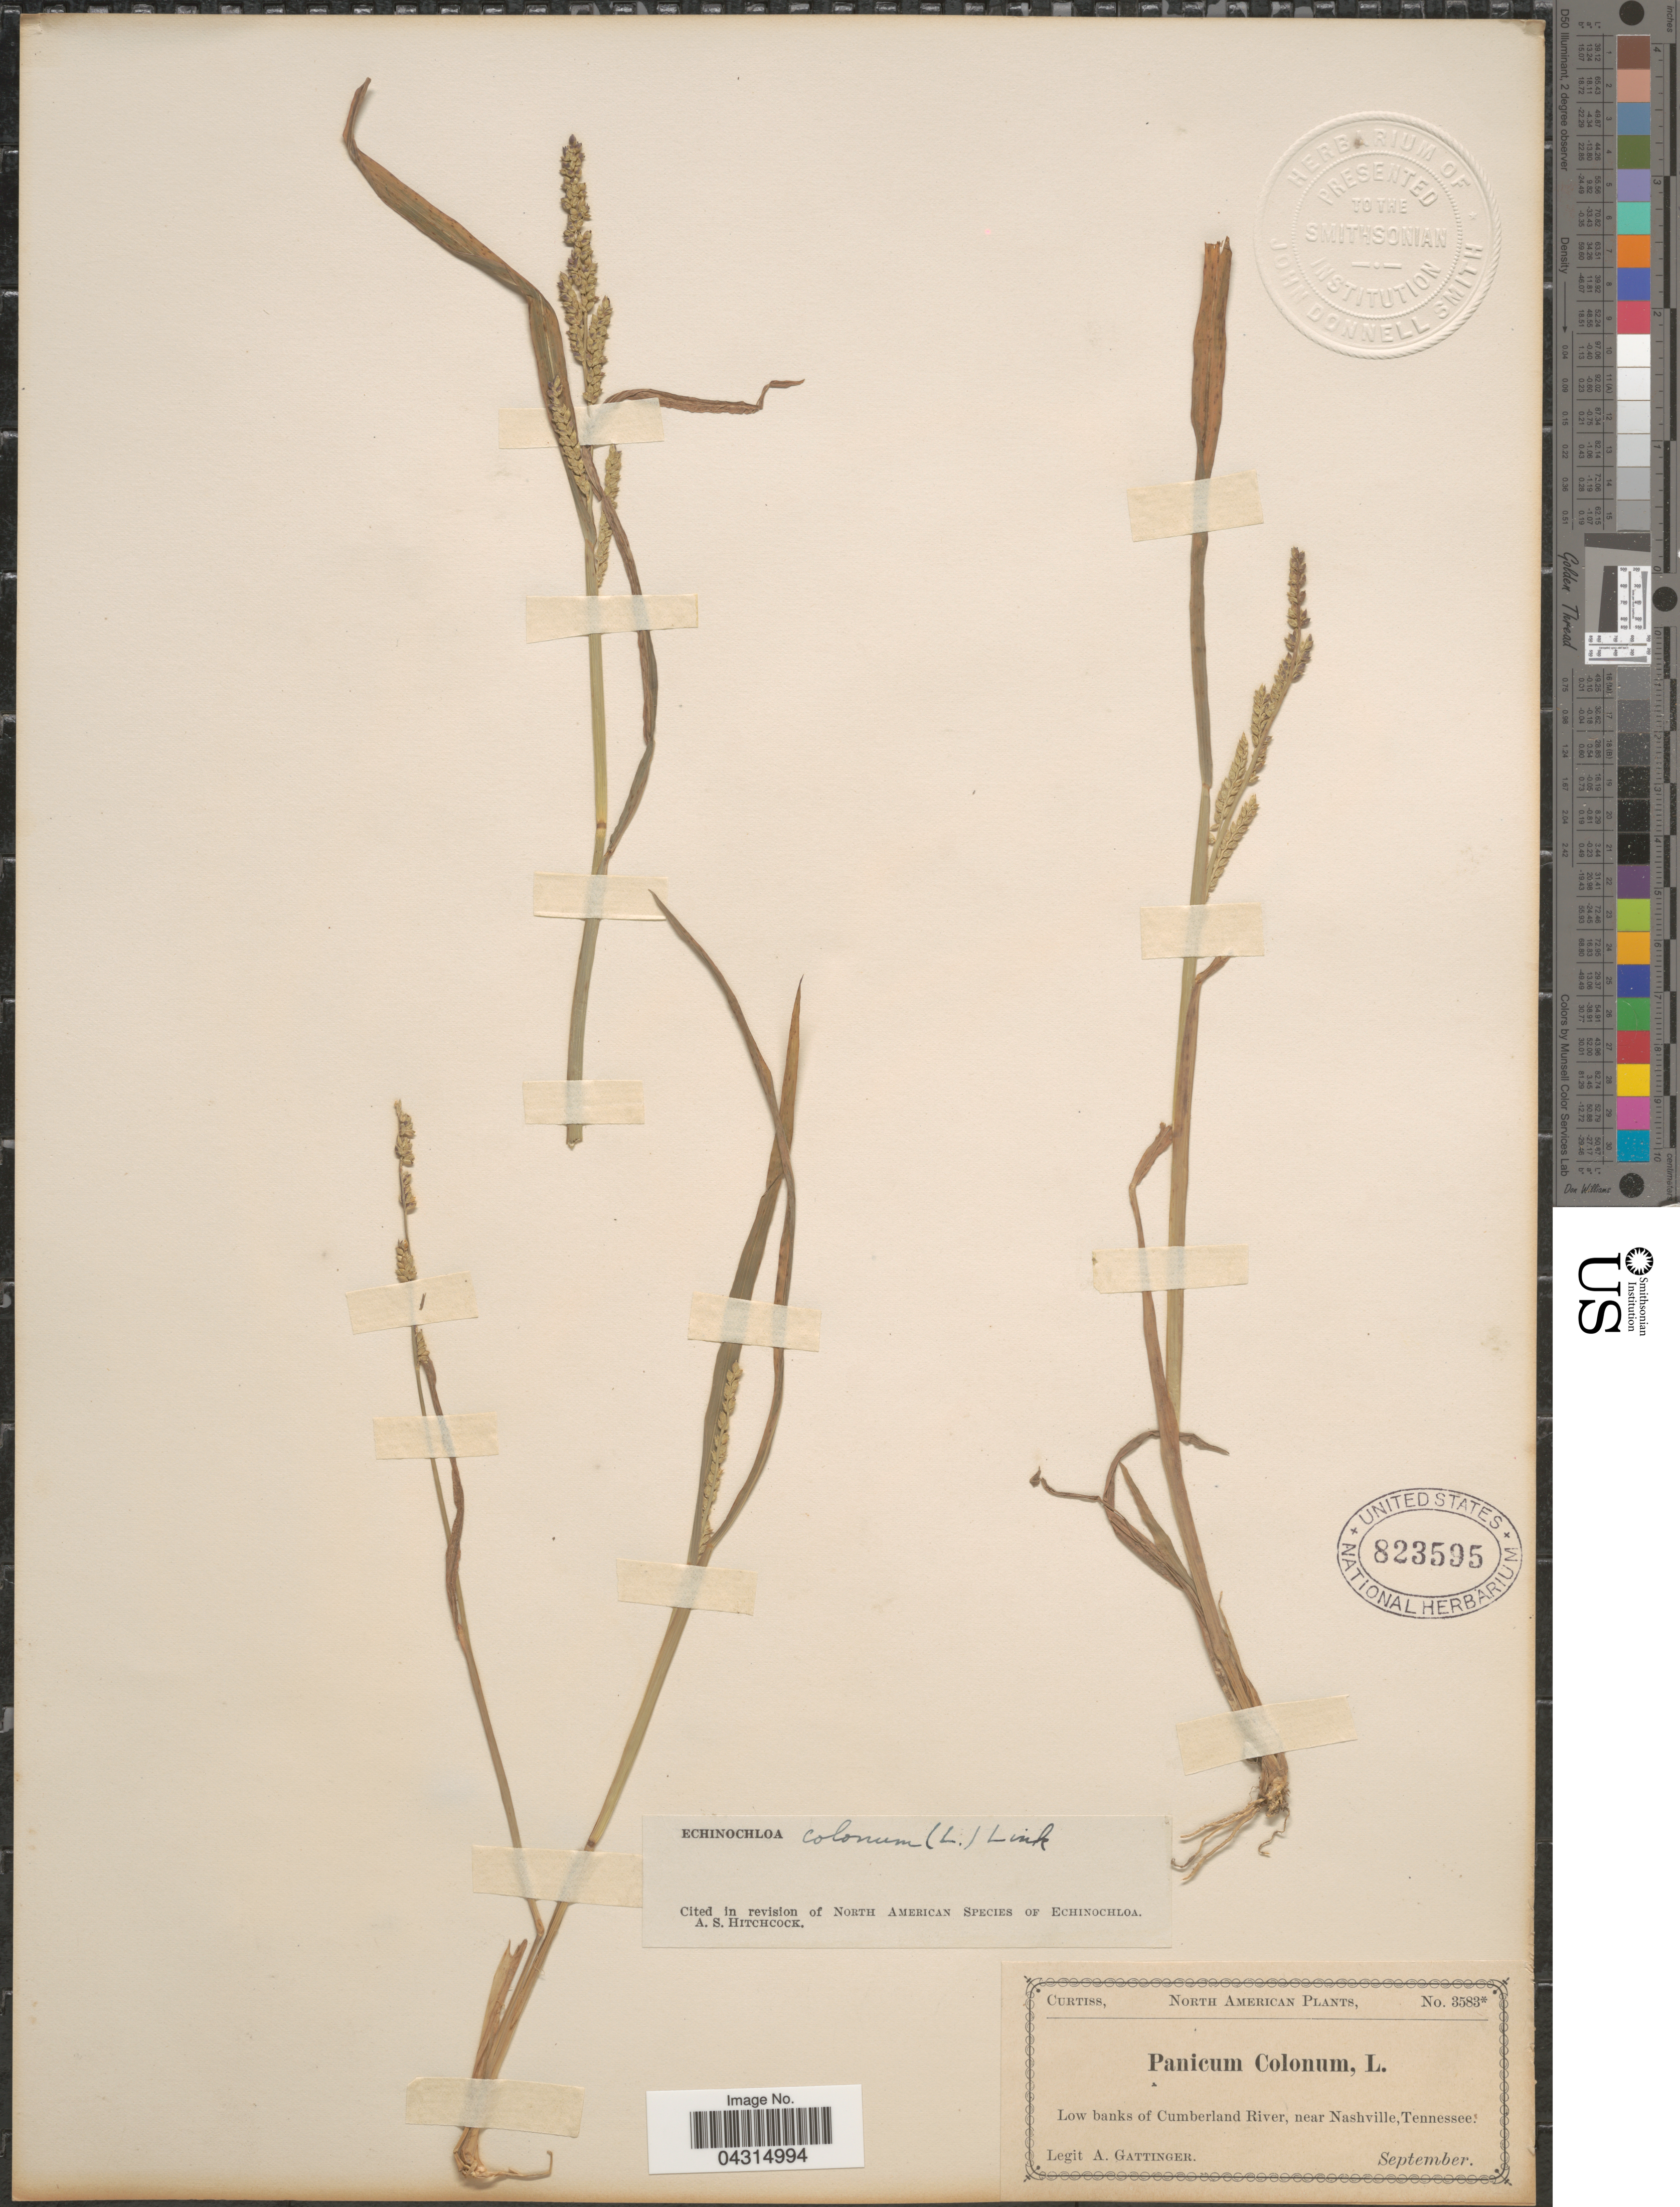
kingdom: Plantae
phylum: Tracheophyta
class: Liliopsida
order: Poales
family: Poaceae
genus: Echinochloa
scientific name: Echinochloa colona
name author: (L.) Link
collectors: A. Gattinger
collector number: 3583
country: United States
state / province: Tennessee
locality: Low banks of Cumberland River, near Nashville.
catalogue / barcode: US 823595